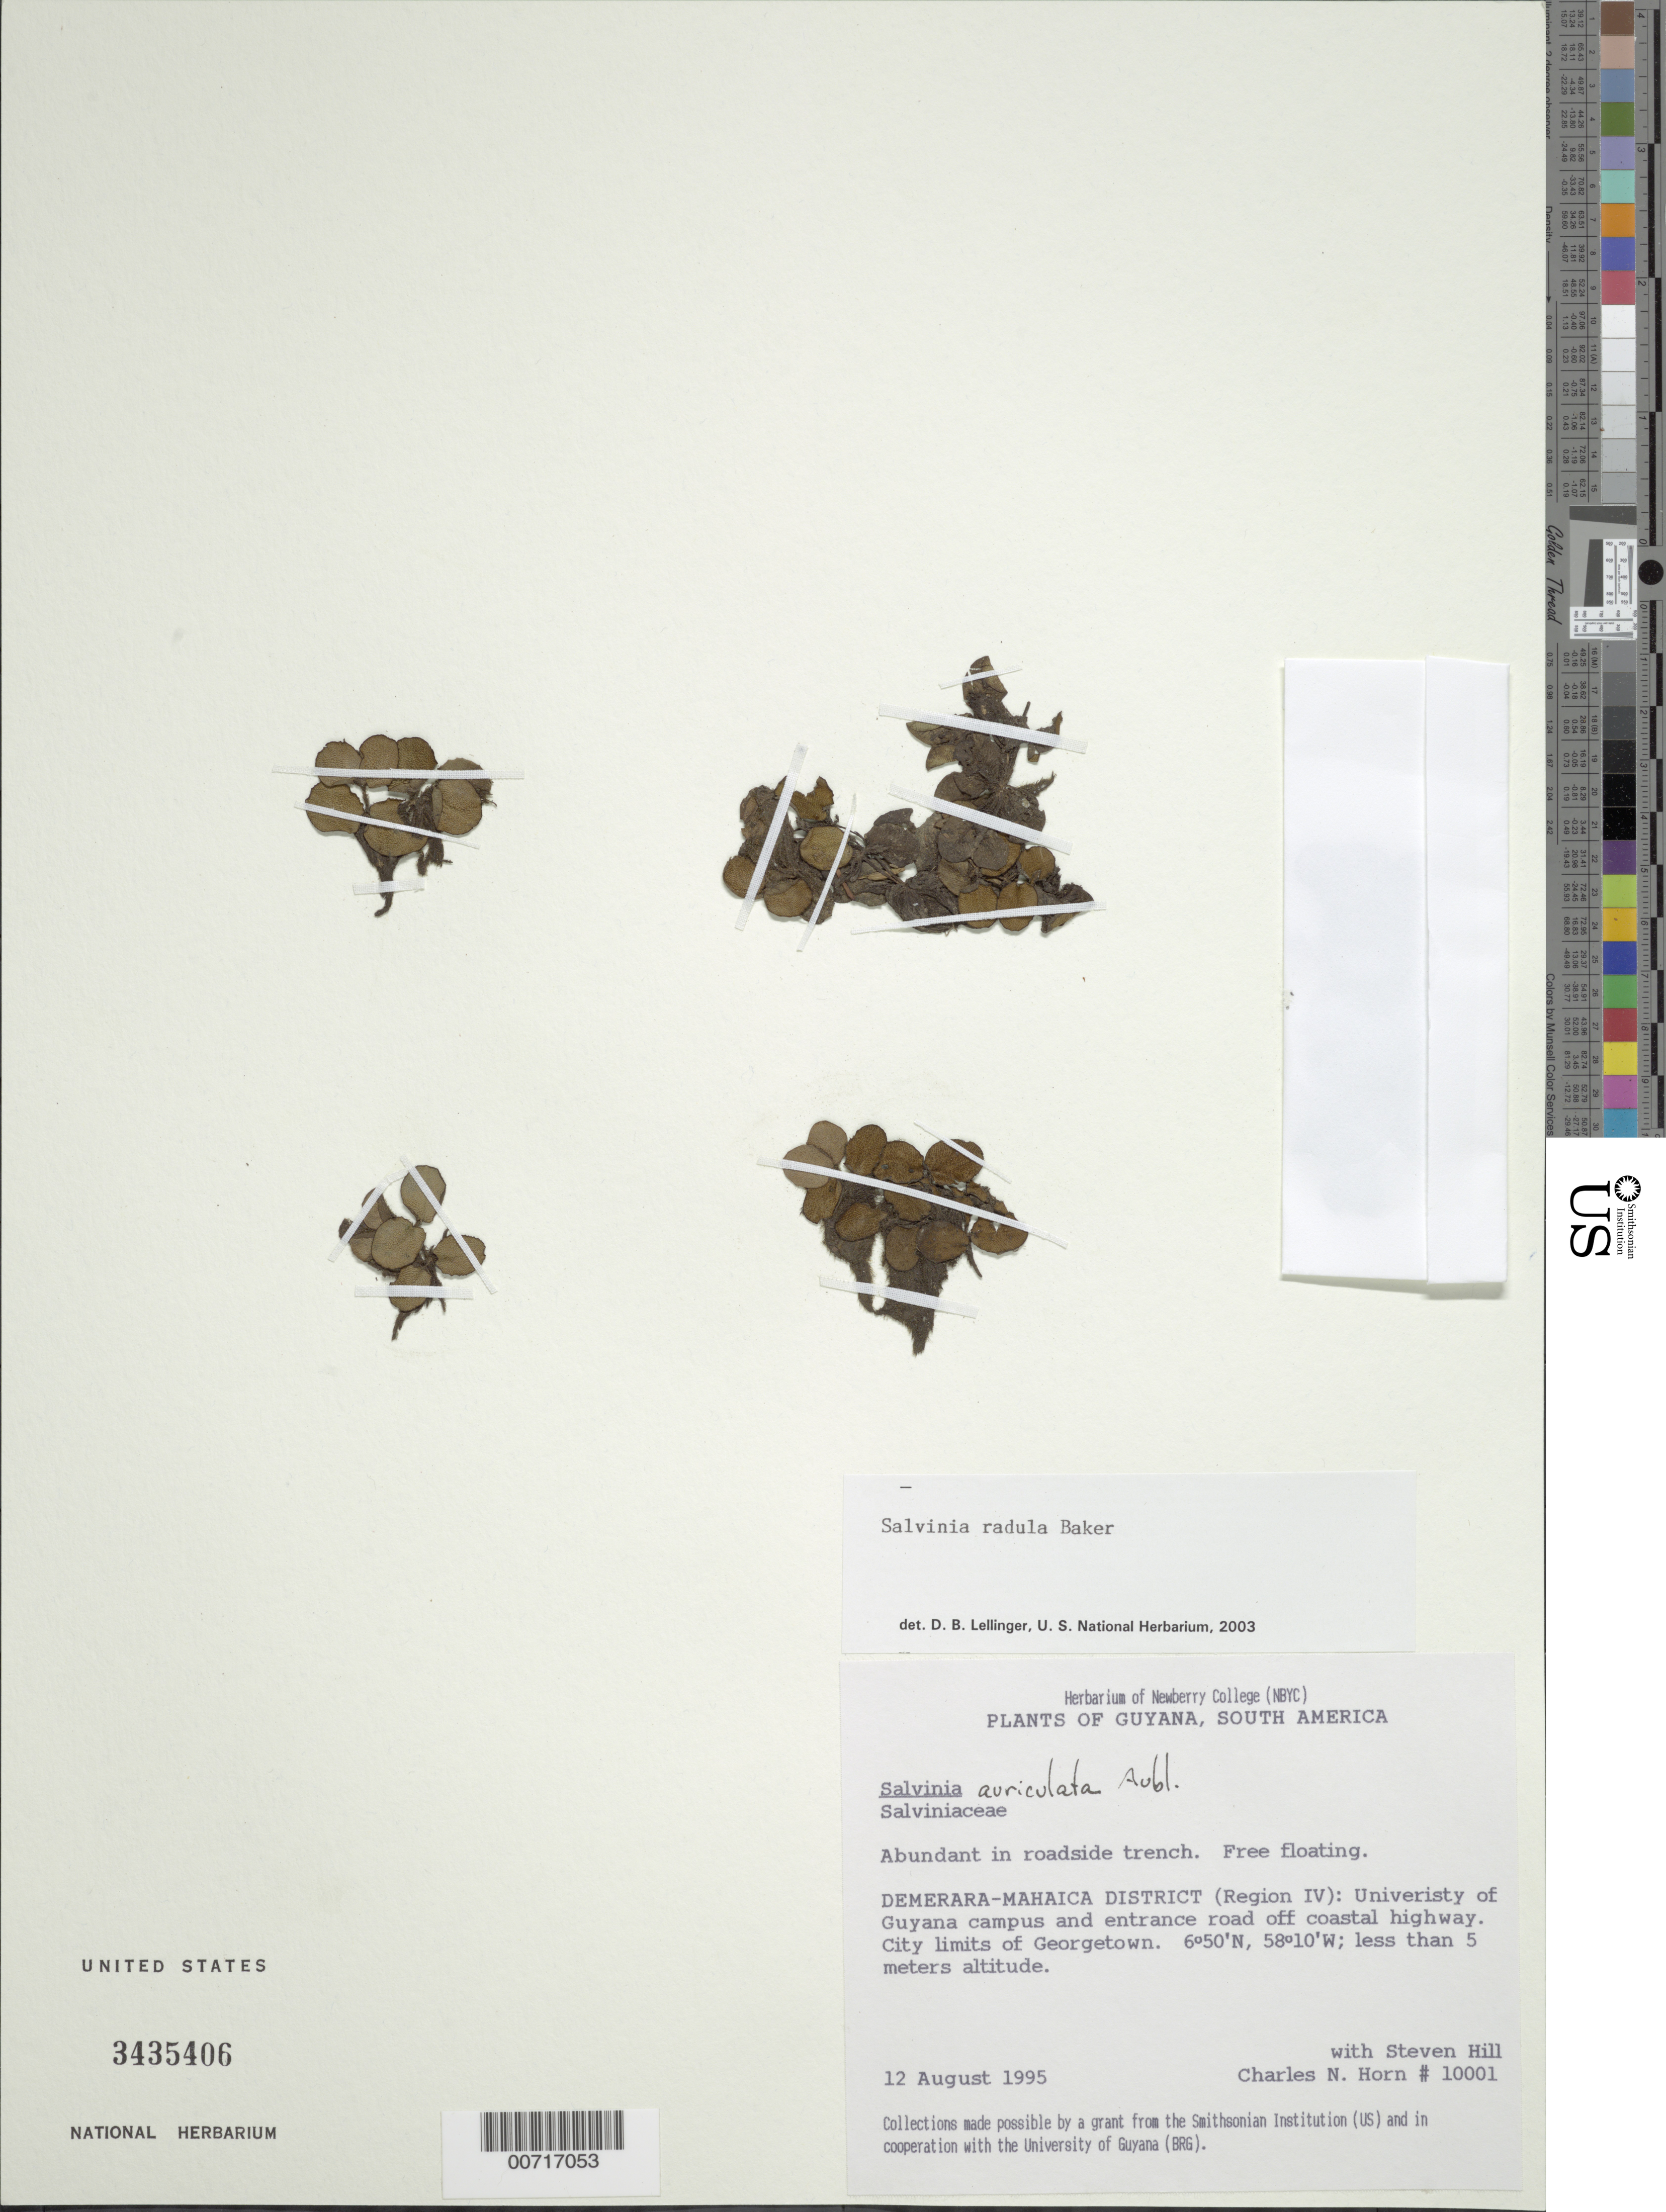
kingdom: Plantae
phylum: Tracheophyta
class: Polypodiopsida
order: Salviniales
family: Salviniaceae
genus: Salvinia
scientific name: Salvinia radula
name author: Baker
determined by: Lellinger, David B., (BOT), Smithsonian Institution - National Museum of Natural History (UNITED STATES)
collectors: C. N. Horn & S. Hill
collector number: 10001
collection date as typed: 12-Aug-95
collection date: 1995-08-12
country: Guyana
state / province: Demerara-Mahaica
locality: Georgetown, Univ. of Guyana campus, entrance off coastal hwy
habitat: Roadside trench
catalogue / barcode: US 3435406